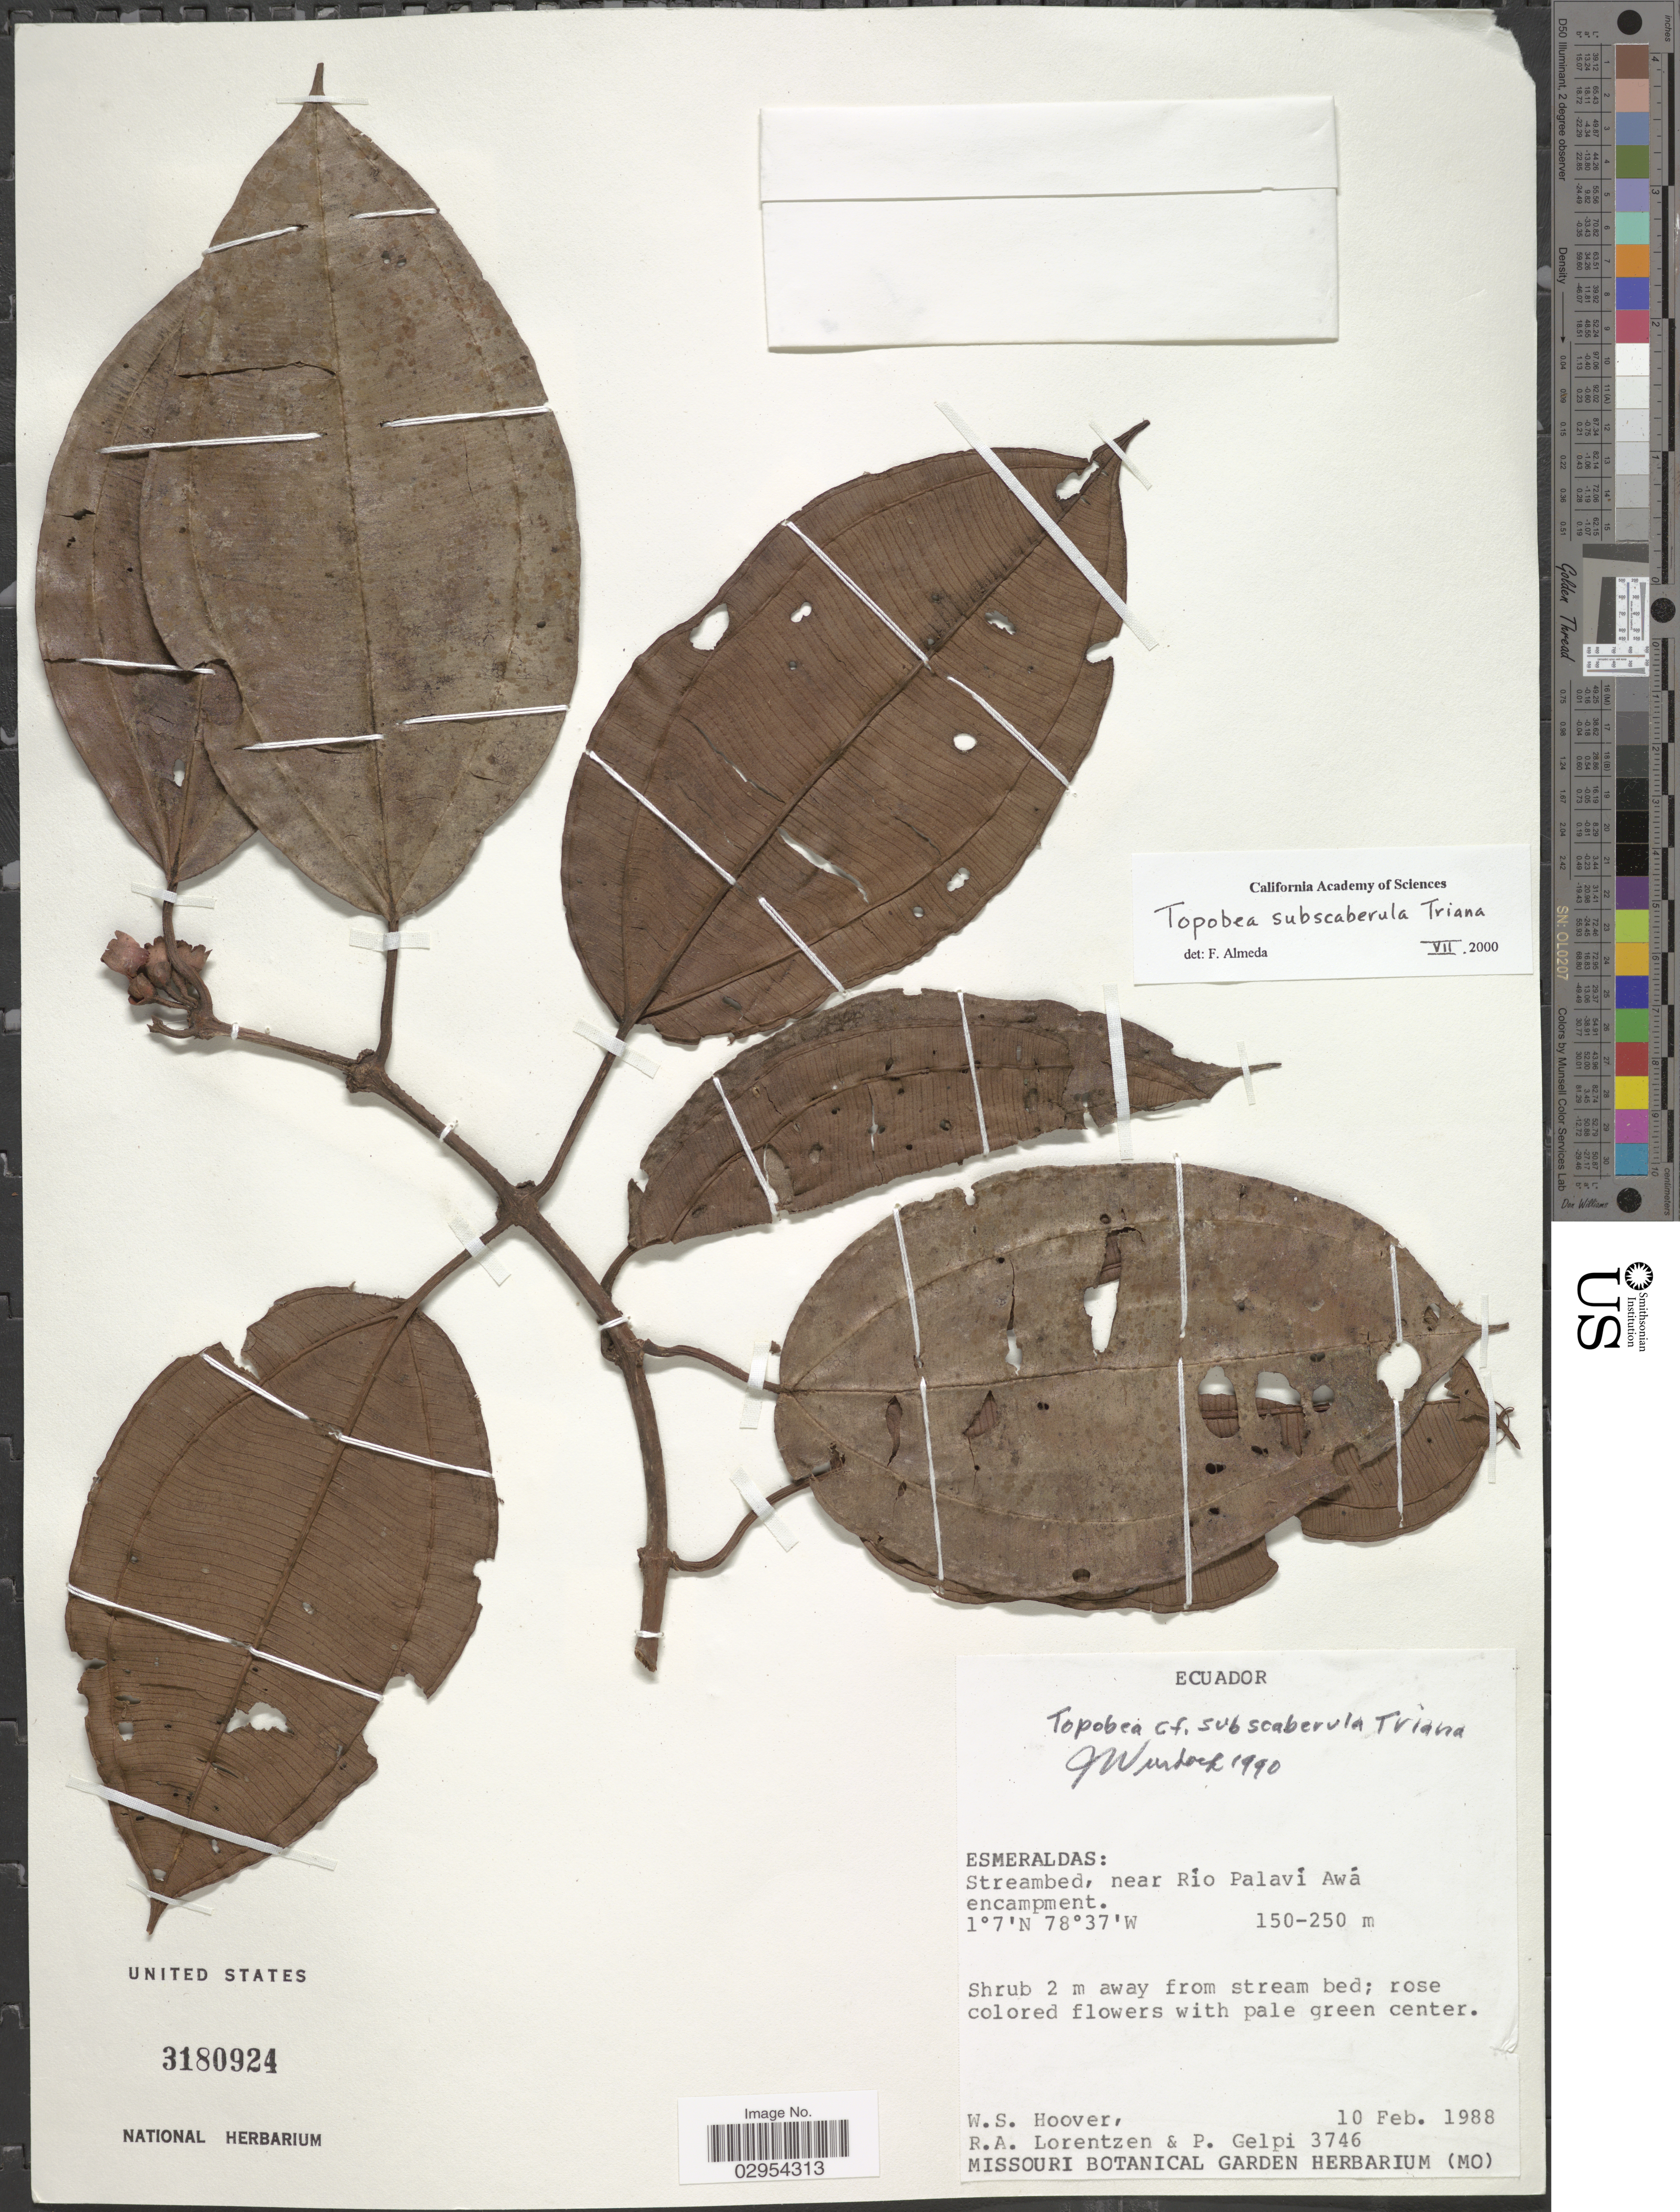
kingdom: Plantae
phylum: Tracheophyta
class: Magnoliopsida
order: Myrtales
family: Melastomataceae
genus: Topobea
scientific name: Topobea subscaberula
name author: Triana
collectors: W. S. Hoover, R. Lorentzen & P. Gelpi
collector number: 3746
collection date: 1988-02-10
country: Ecuador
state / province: Esmeraldas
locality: Streambed, near Río Palaví Awá encampment.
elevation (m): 150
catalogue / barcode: US 3180924